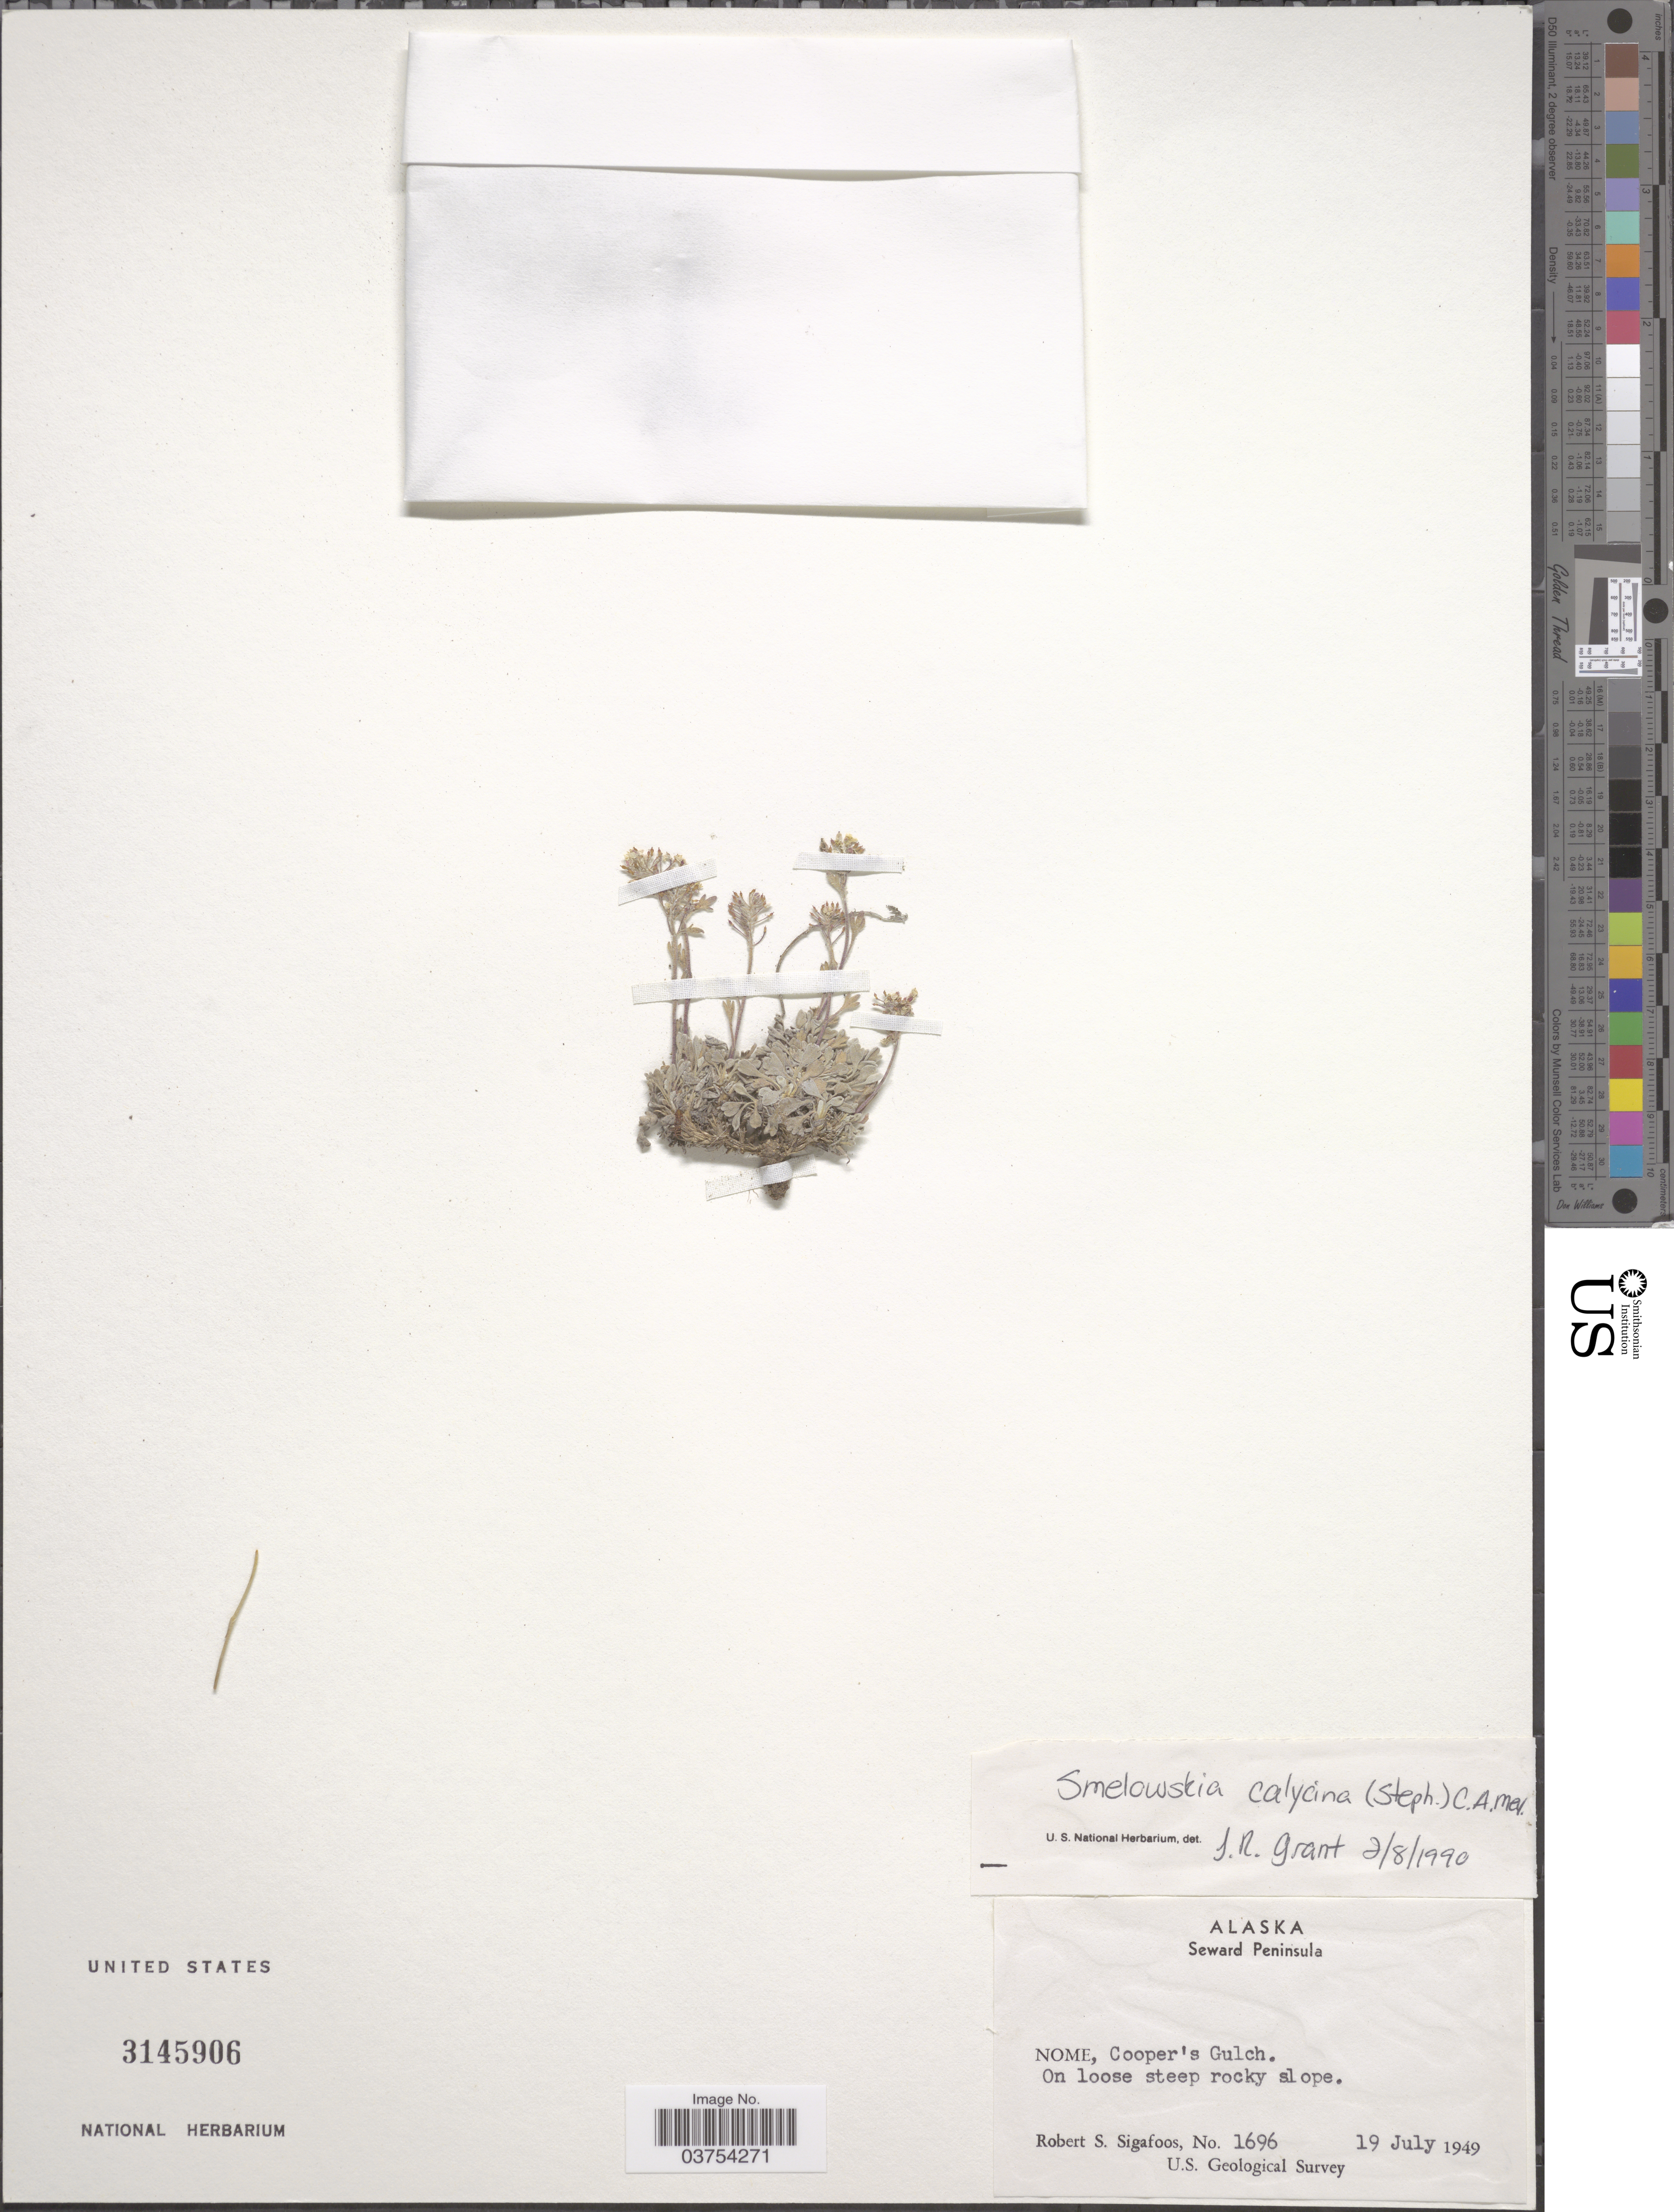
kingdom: Plantae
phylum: Tracheophyta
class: Magnoliopsida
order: Brassicales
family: Brassicaceae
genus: Smelowskia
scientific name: Smelowskia calycina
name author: (Stephan) C.A. Mey.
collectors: R. Sigafoos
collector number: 1696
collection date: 1949-07-19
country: United States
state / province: Alaska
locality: Seward Peninsula. Nome, Cooper's Gulch.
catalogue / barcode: US 3145906